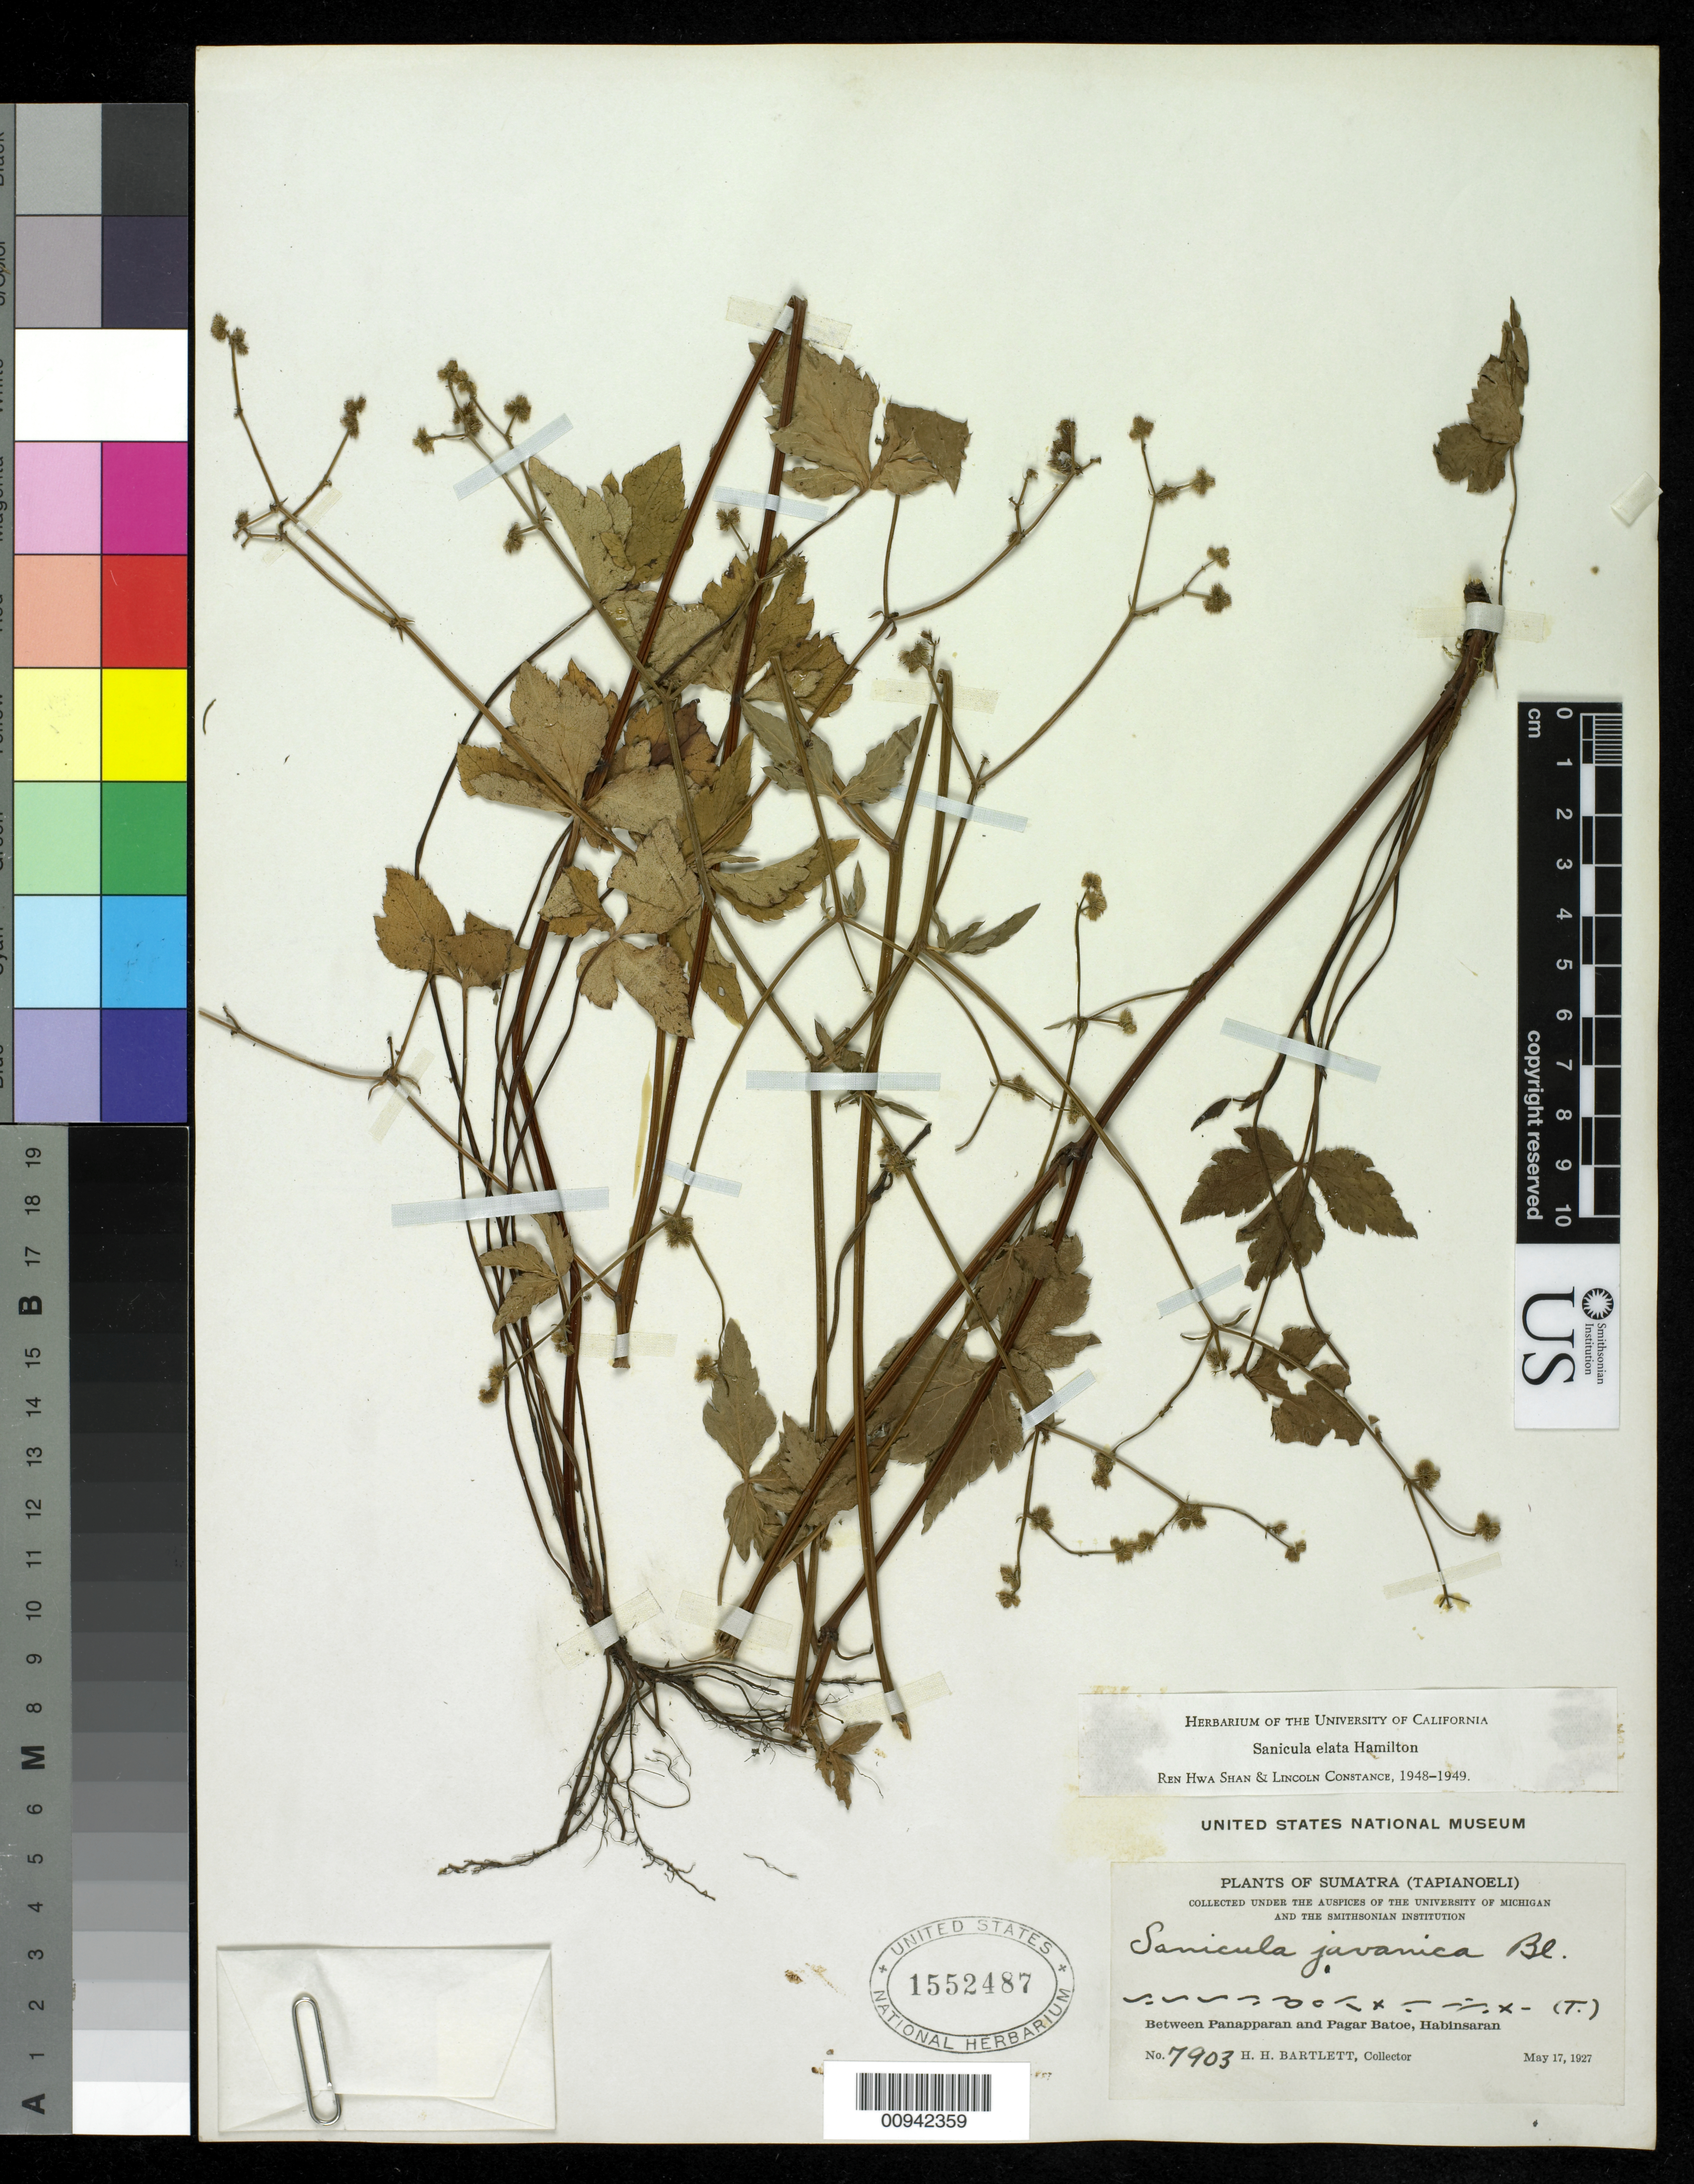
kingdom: Plantae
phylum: Tracheophyta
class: Magnoliopsida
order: Apiales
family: Apiaceae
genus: Sanicula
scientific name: Sanicula elata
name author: Buch.-Ham. ex D. Don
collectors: H. H. Bartlett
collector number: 7903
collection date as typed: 17 May 1927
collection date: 1927-05-17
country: Indonesia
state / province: Sumatra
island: Sumatra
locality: Between Panapparan and Pagar Batoe, Harbinsaran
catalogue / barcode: US 1552487